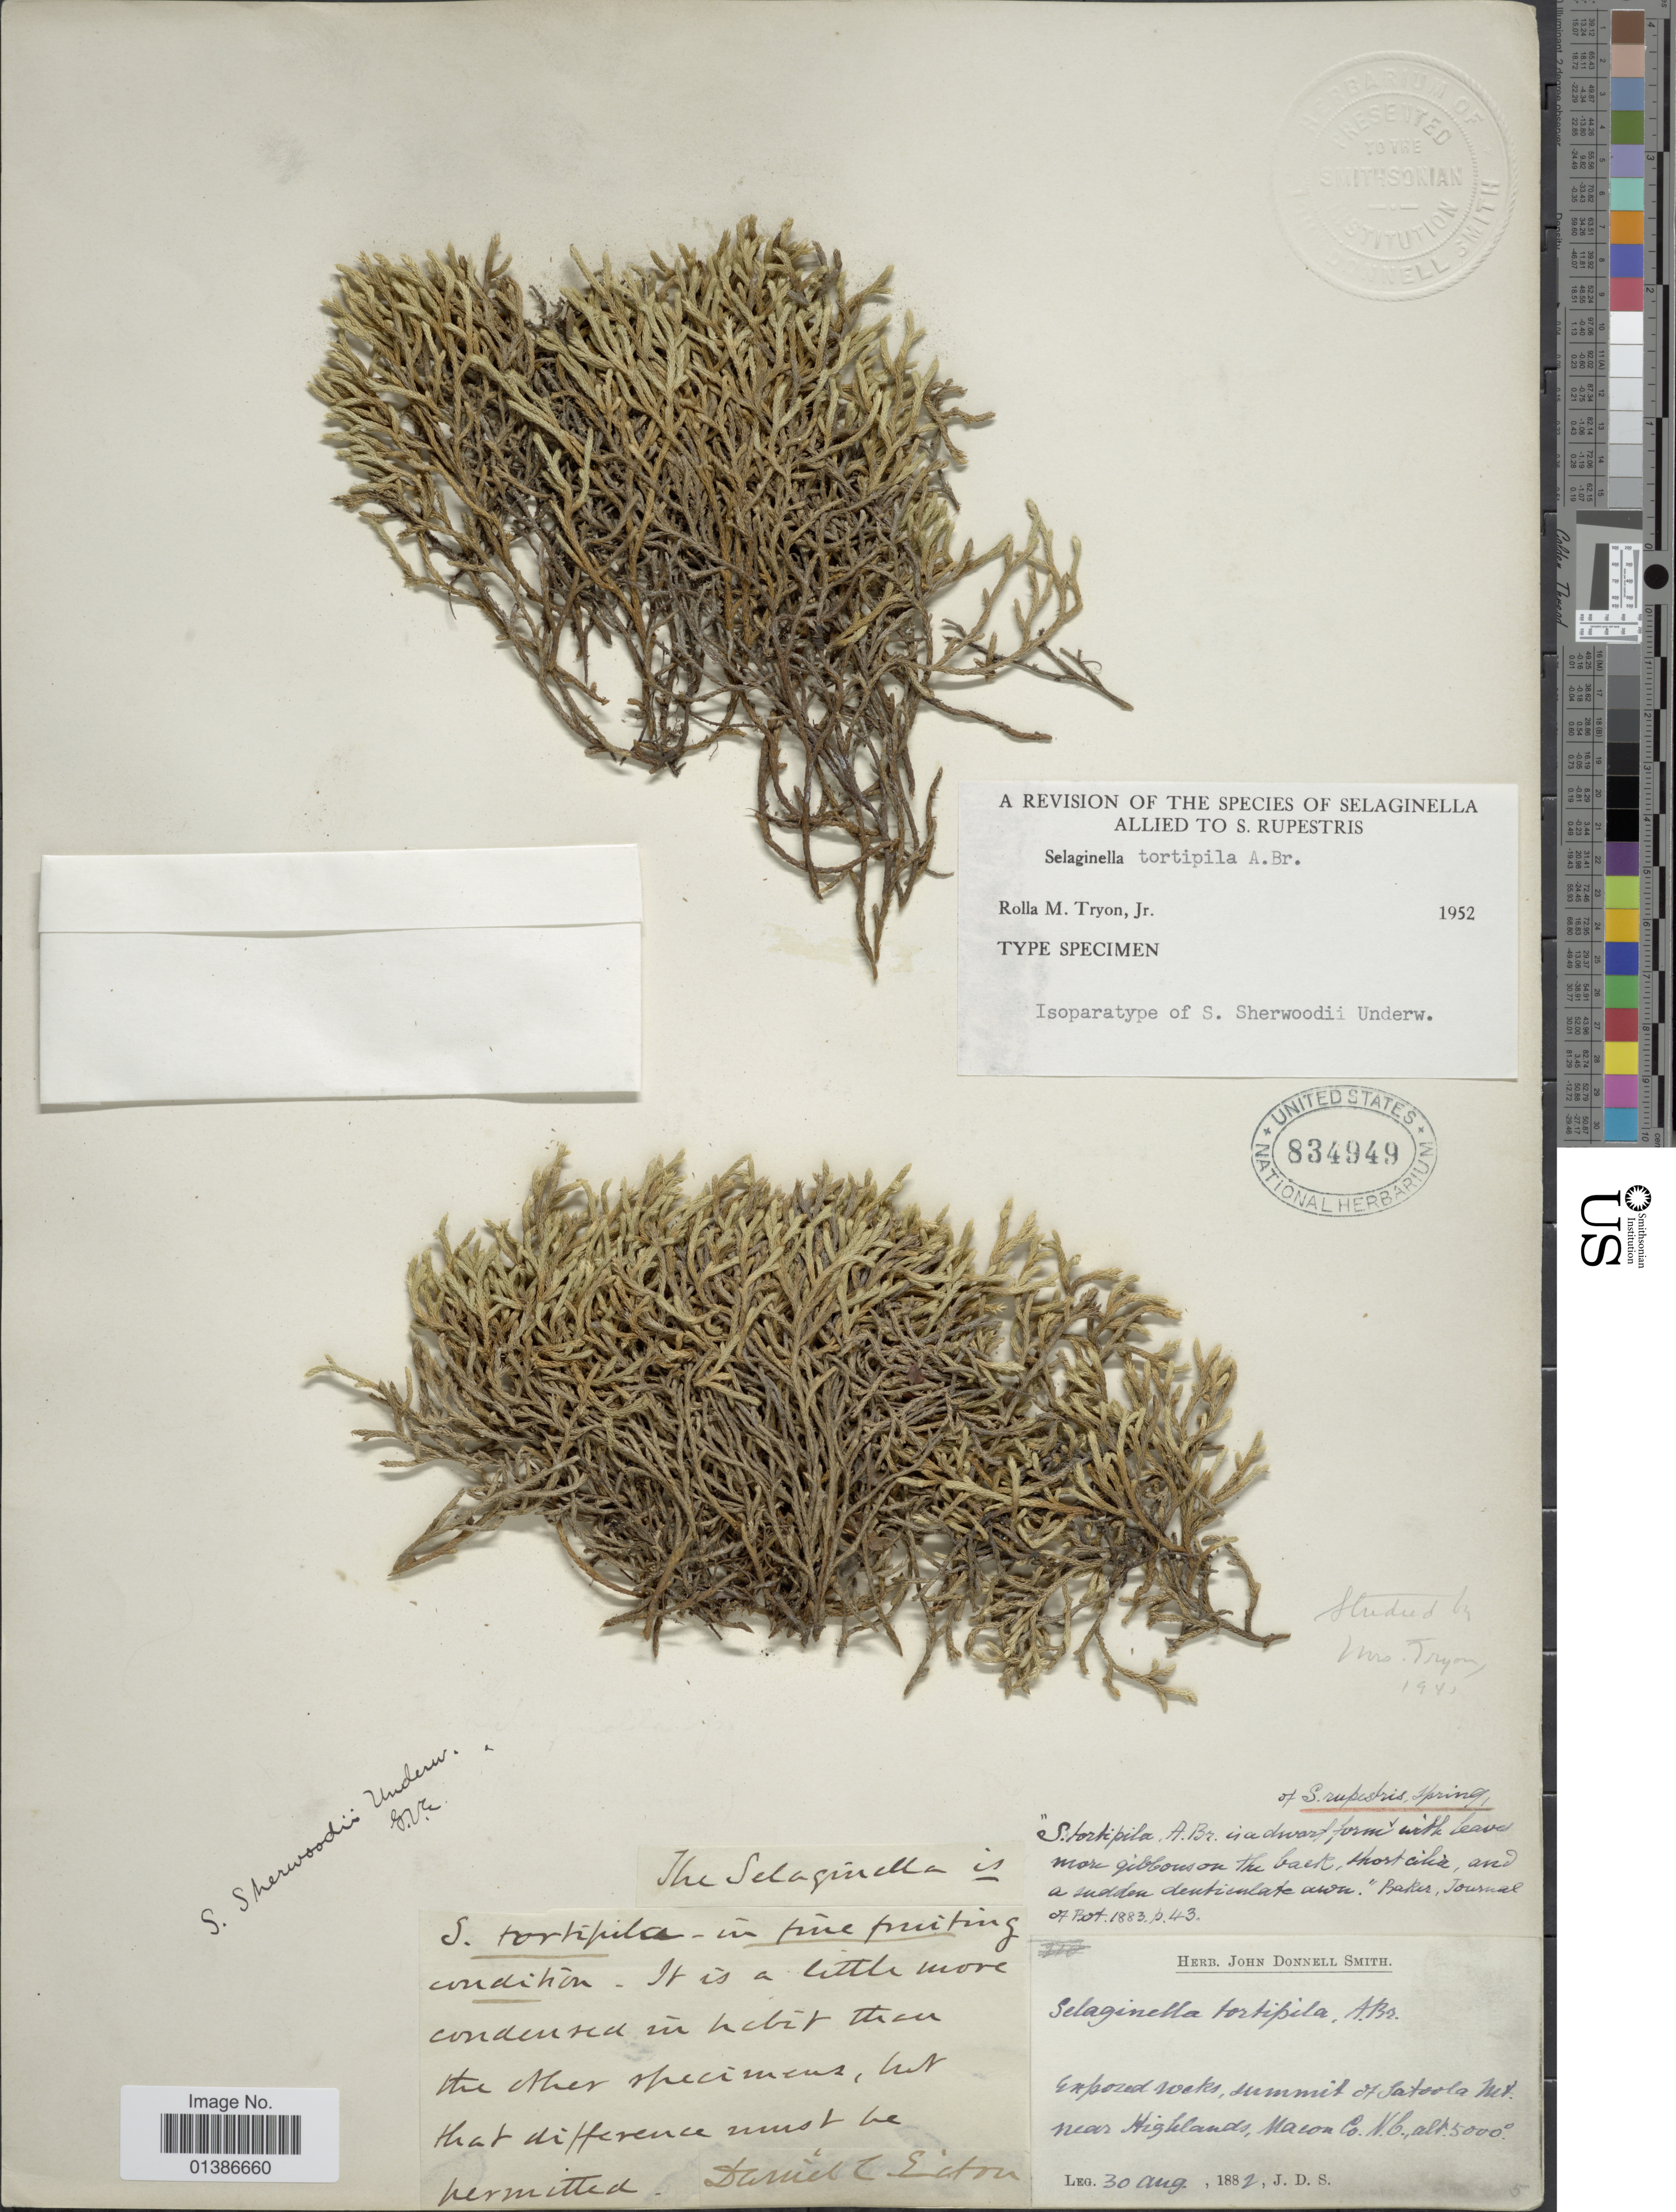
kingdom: Plantae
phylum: Tracheophyta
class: Lycopodiopsida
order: Selaginellales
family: Selaginellaceae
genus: Selaginella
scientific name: Selaginella tortipila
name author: A. Braun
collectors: J. Donnell Smith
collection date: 1882-08-30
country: United States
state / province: North Carolina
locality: Exposed rocks, summit of Satoola Mt. near Highlands, Macon Co.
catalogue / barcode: US 834949